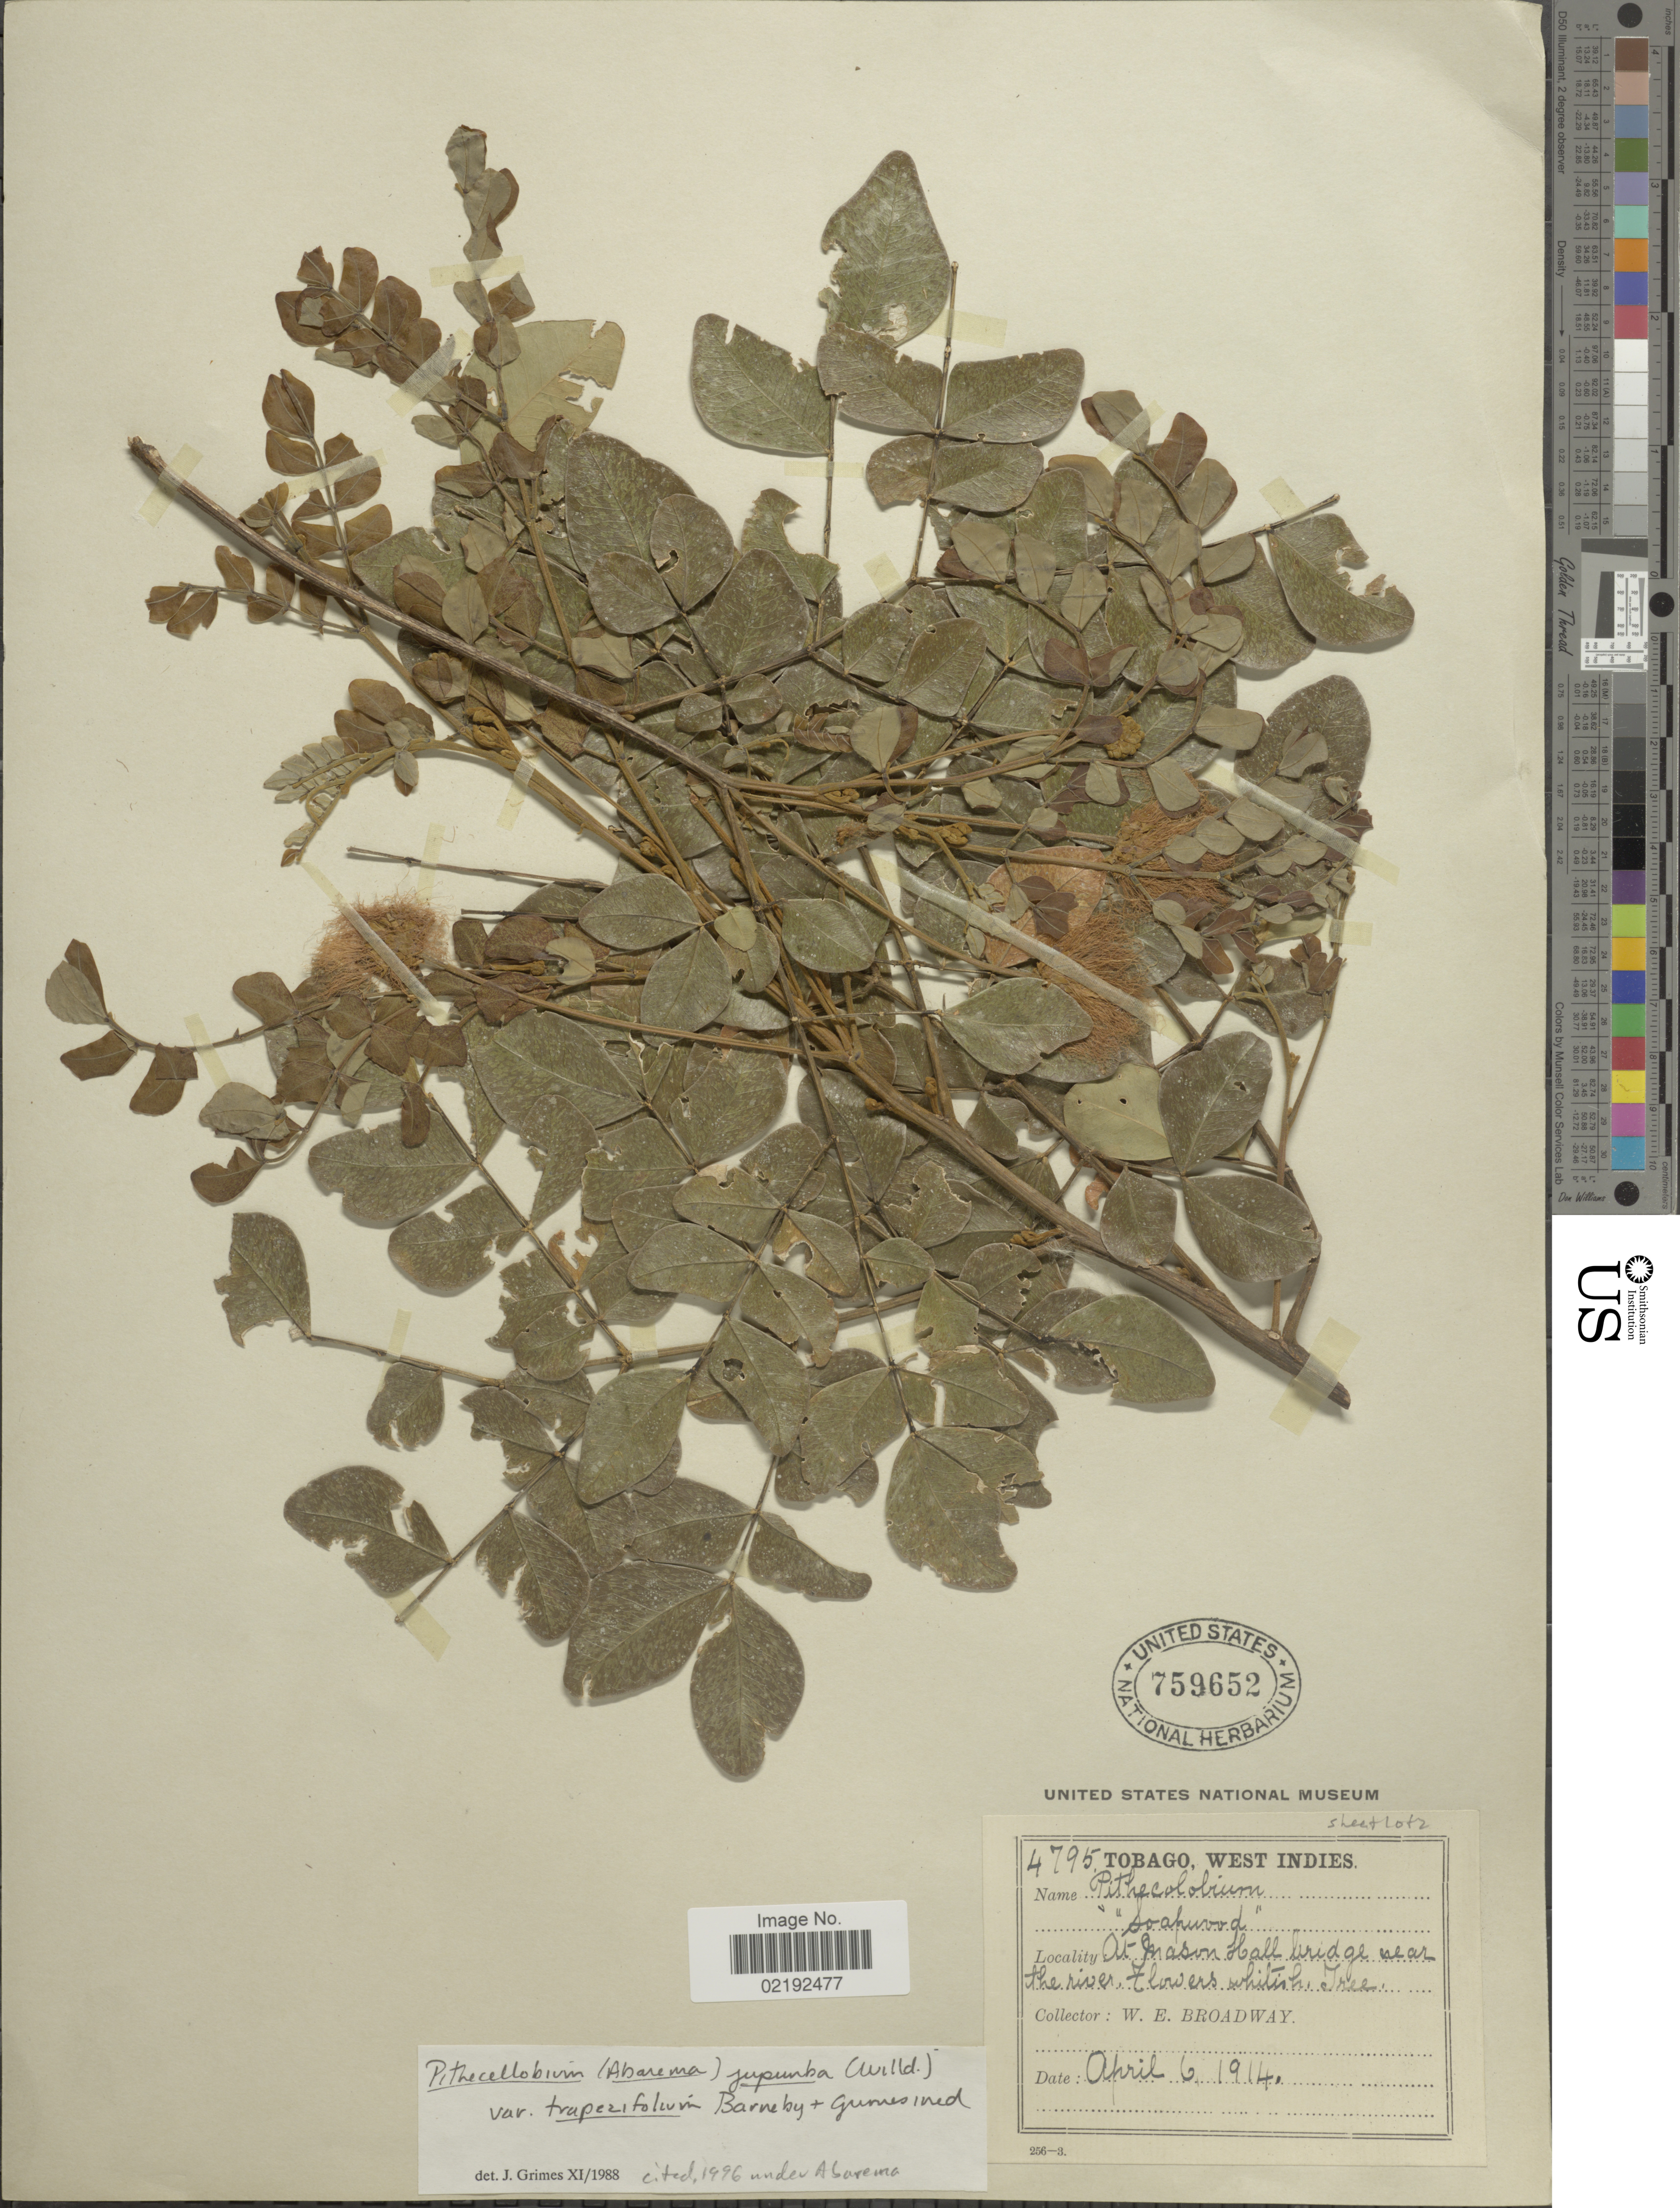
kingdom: Plantae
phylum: Tracheophyta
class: Magnoliopsida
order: Fabales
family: Fabaceae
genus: Jupunba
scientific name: Jupunba trapezifolia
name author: (Vahl) Moldenke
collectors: W. E. Broadway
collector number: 4795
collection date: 1914-04-06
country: Trinidad and Tobago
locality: Tobago, West Indies, at Mason Hall Bridge near the river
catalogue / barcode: US 759652